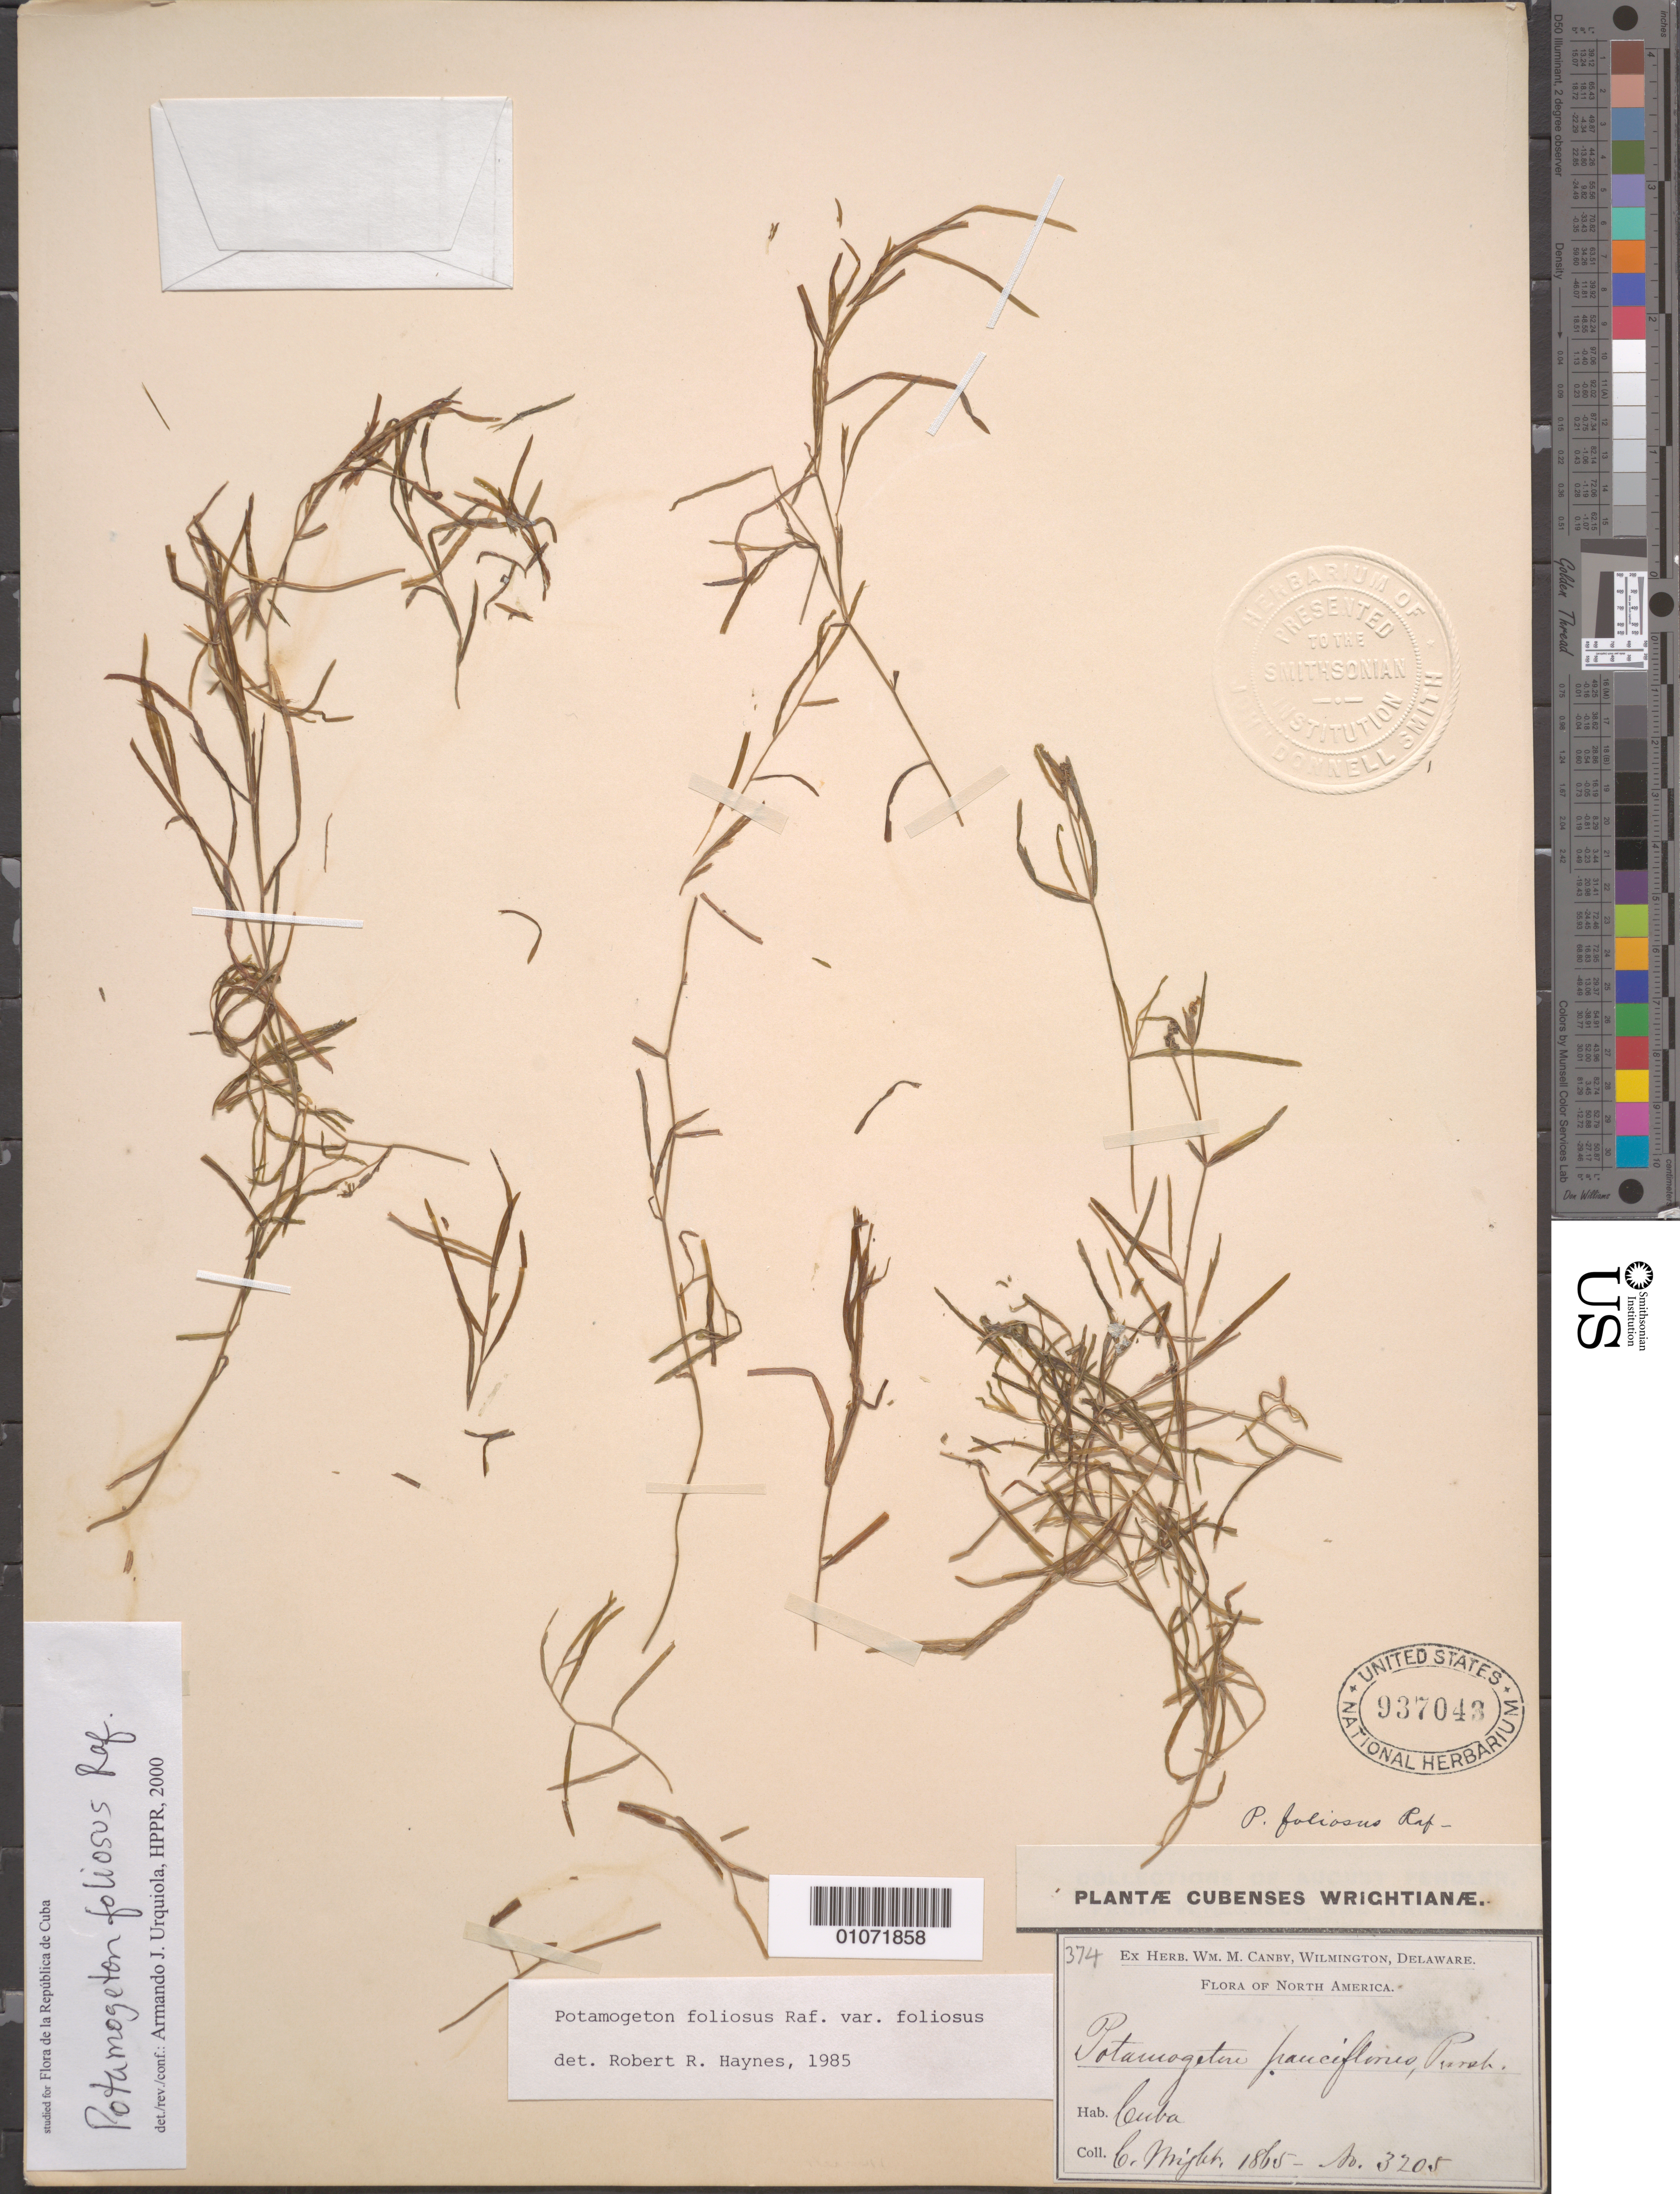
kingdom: Plantae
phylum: Tracheophyta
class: Liliopsida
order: Alismatales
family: Potamogetonaceae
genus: Potamogeton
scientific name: Potamogeton foliosus var. foliosus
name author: Raf.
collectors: C. Wright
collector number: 3205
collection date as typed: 1865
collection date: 1865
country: Cuba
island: Cuba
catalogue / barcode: US 937043